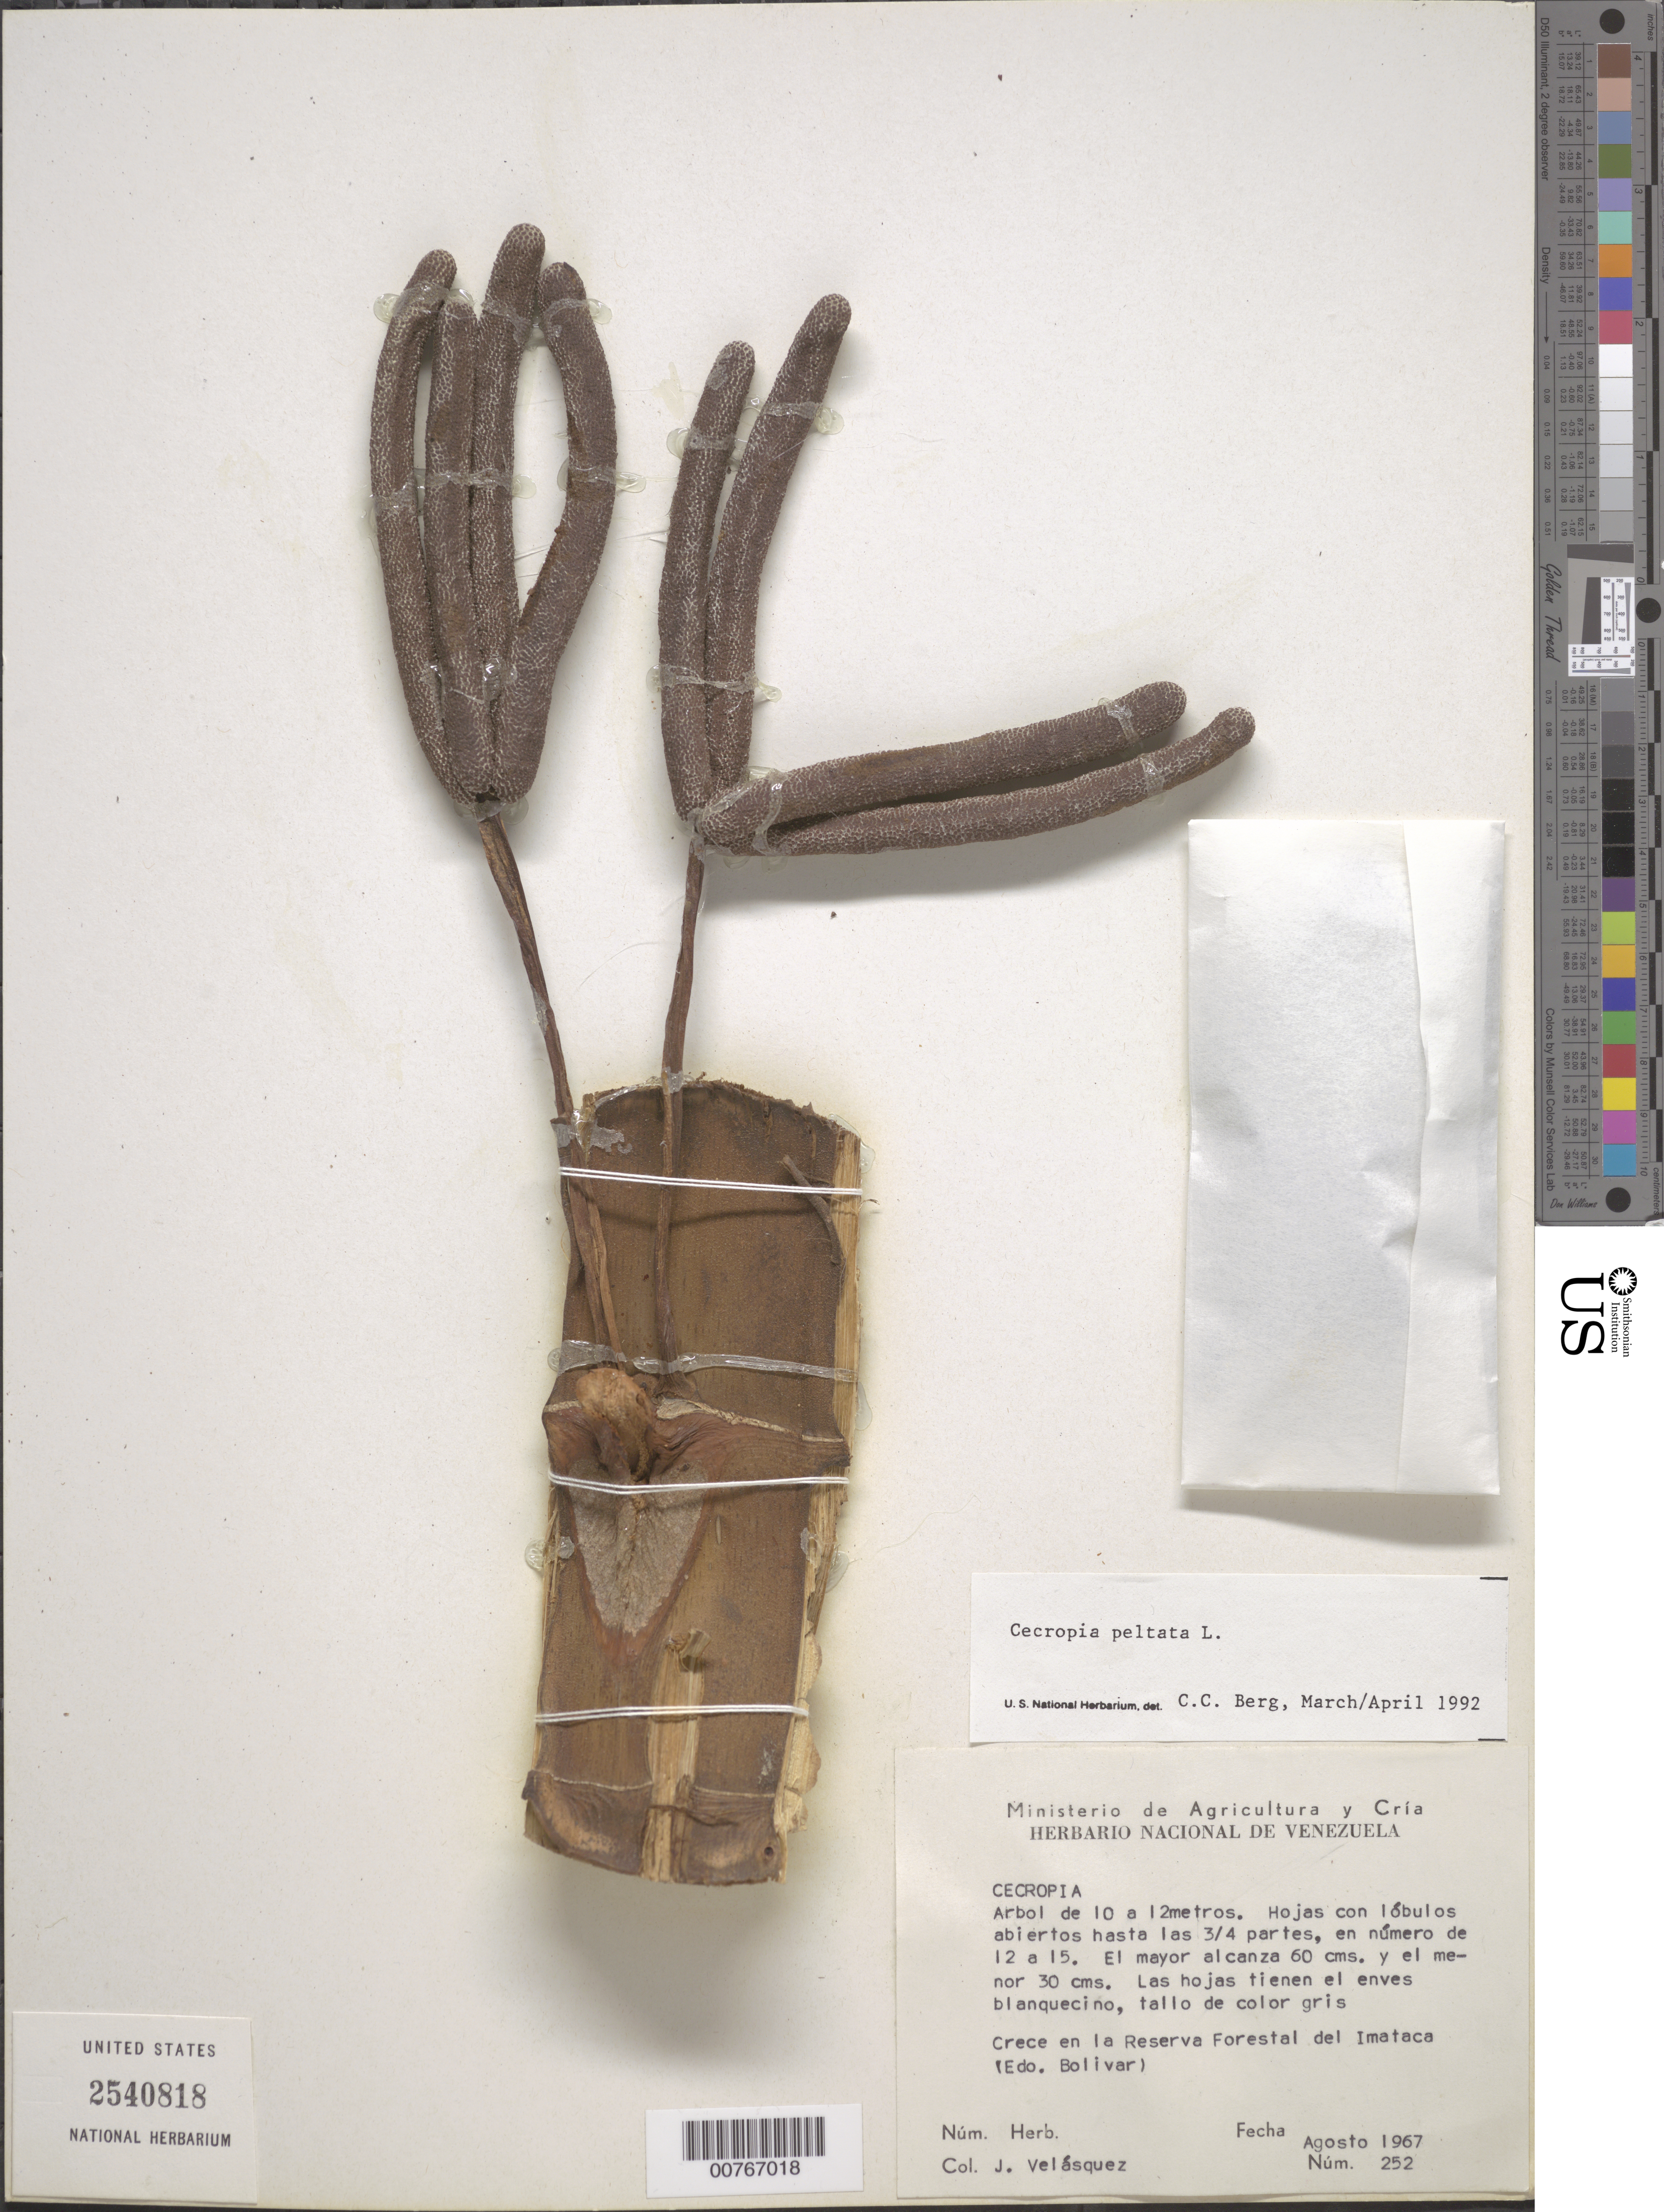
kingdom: Plantae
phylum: Tracheophyta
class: Magnoliopsida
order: Rosales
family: Urticaceae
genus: Cecropia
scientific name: Cecropia peltata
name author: L.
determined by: Cuatrecasas, J.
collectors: J. Velasquez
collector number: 252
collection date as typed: Aug-67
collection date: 1967-08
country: Venezuela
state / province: Bolívar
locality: Reserva Forestal Imataca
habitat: Reserva forestal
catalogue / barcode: US 2540818